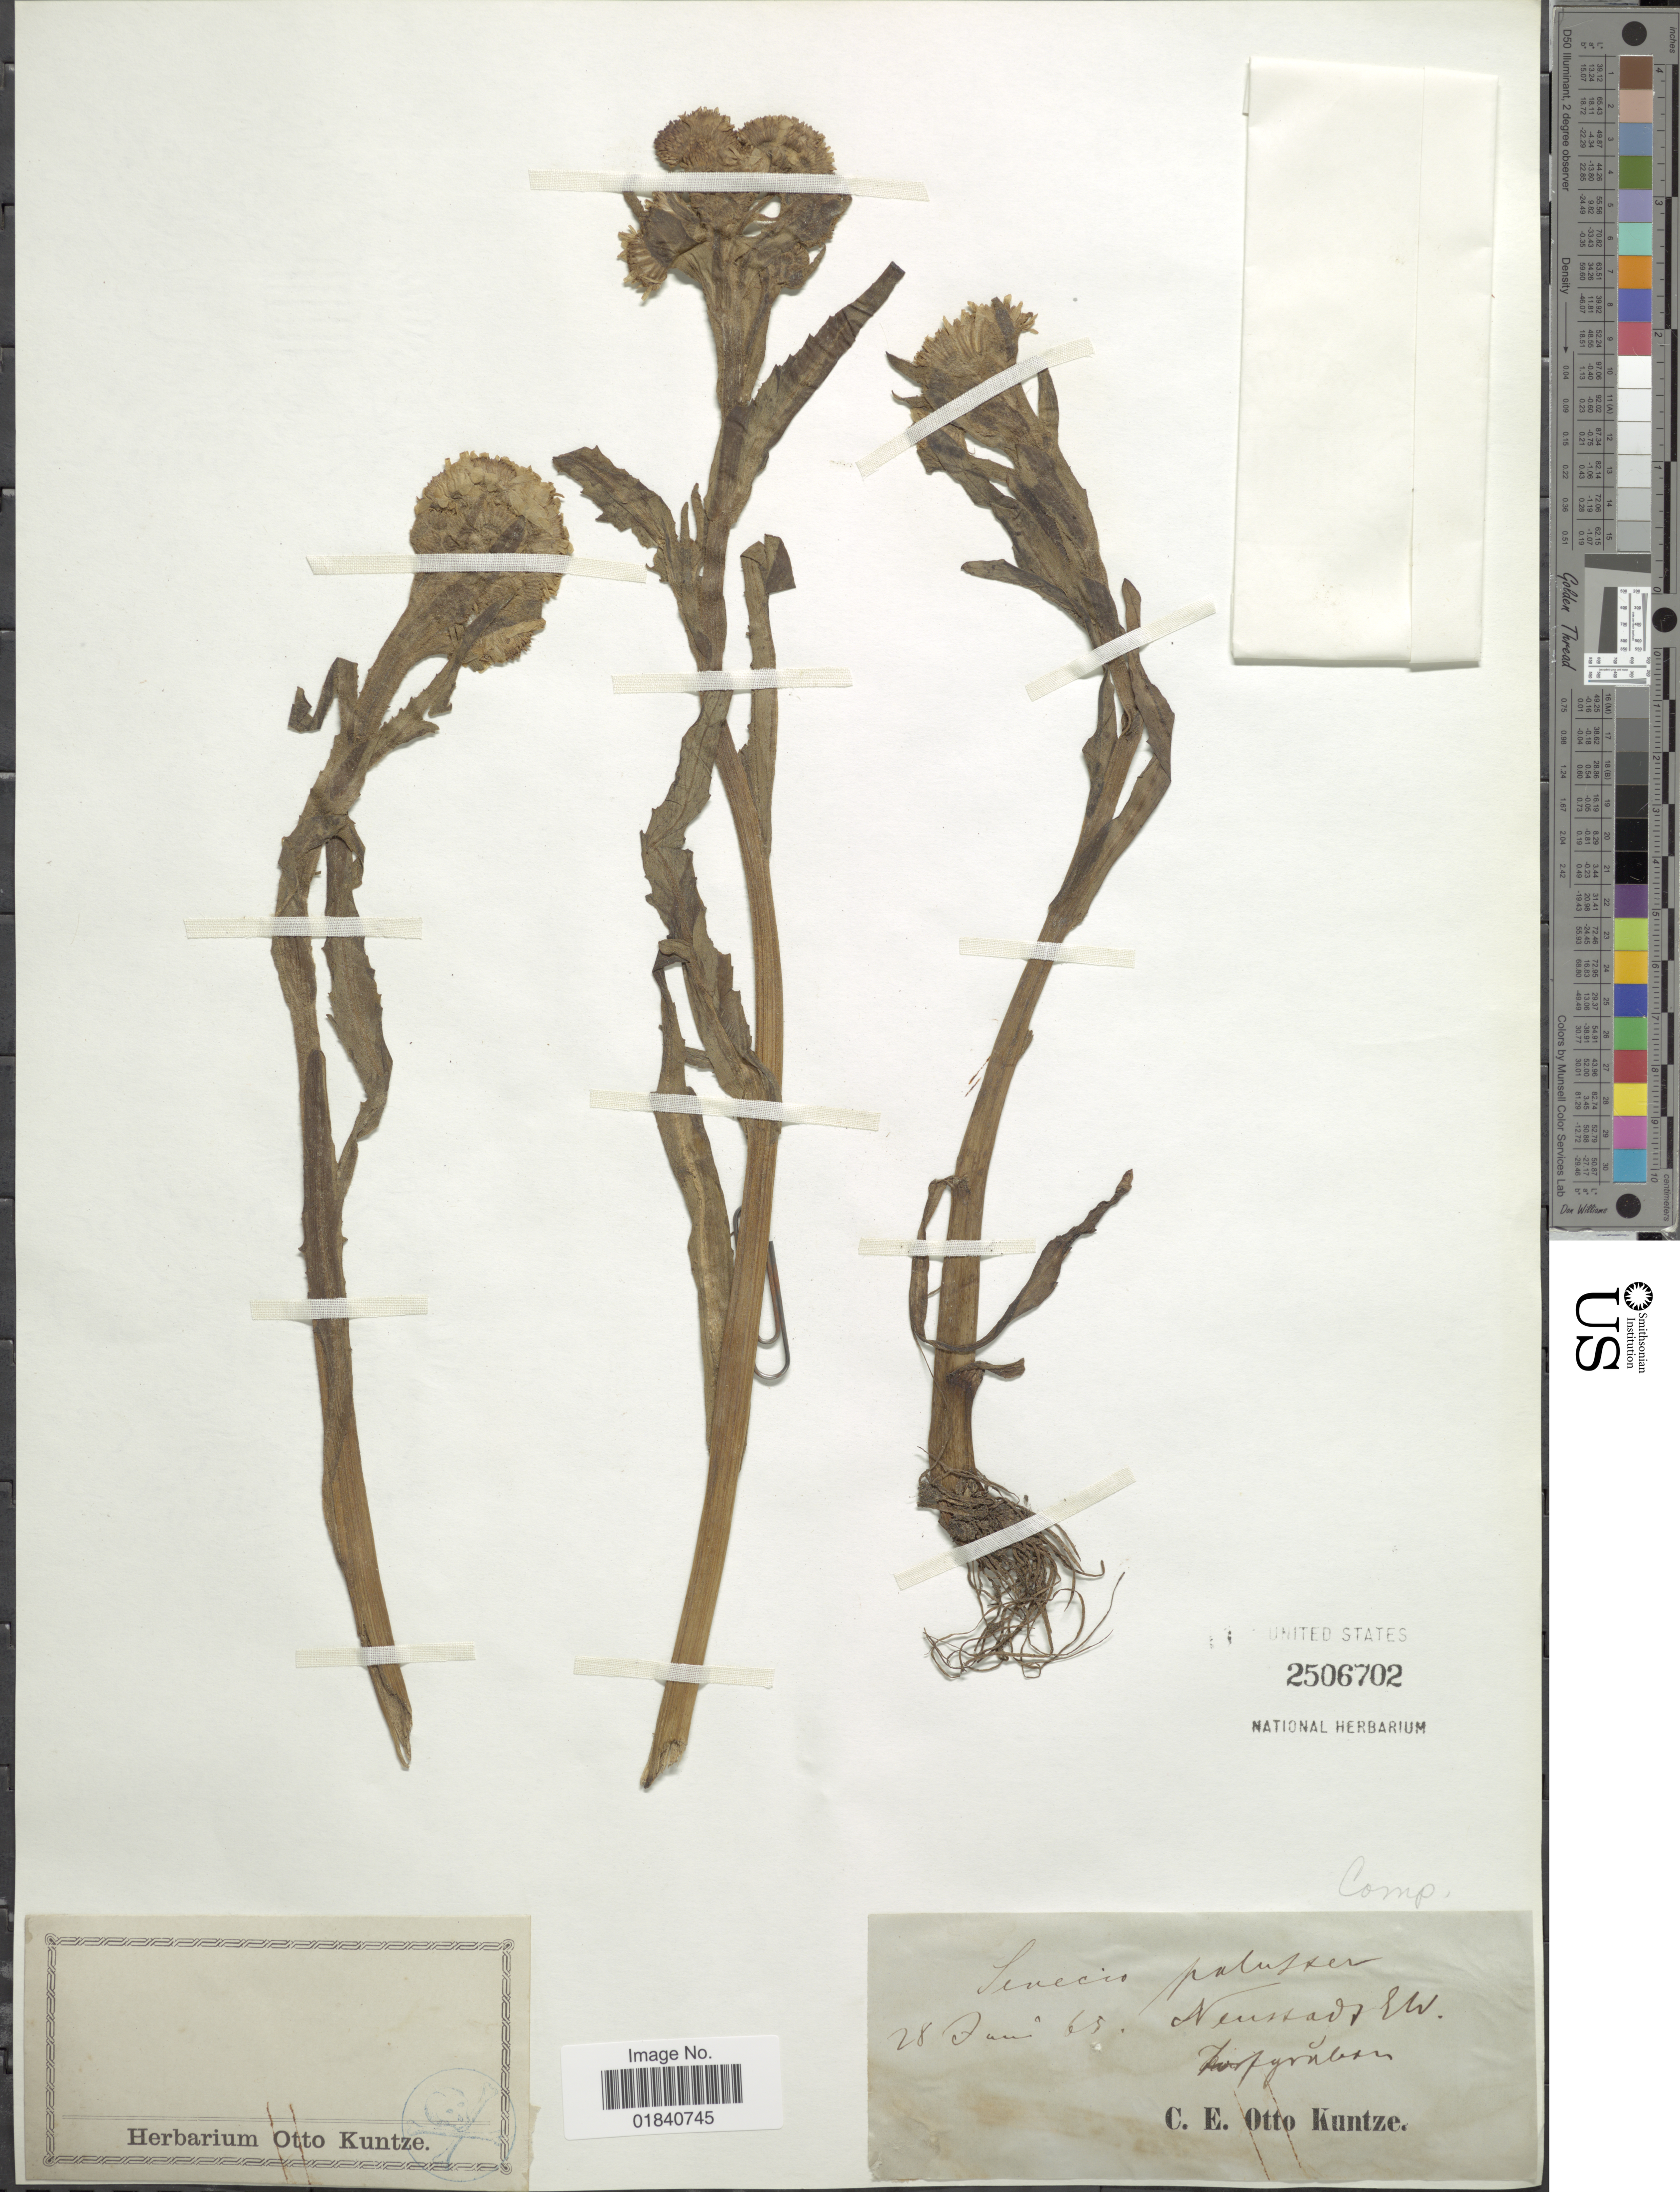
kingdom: Plantae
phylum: Tracheophyta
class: Magnoliopsida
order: Asterales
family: Asteraceae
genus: Senecio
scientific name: Senecio paludosus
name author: L.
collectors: C.E.O. Kuntze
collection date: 1865-06-28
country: Germany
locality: Neustadt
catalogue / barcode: US 2506702